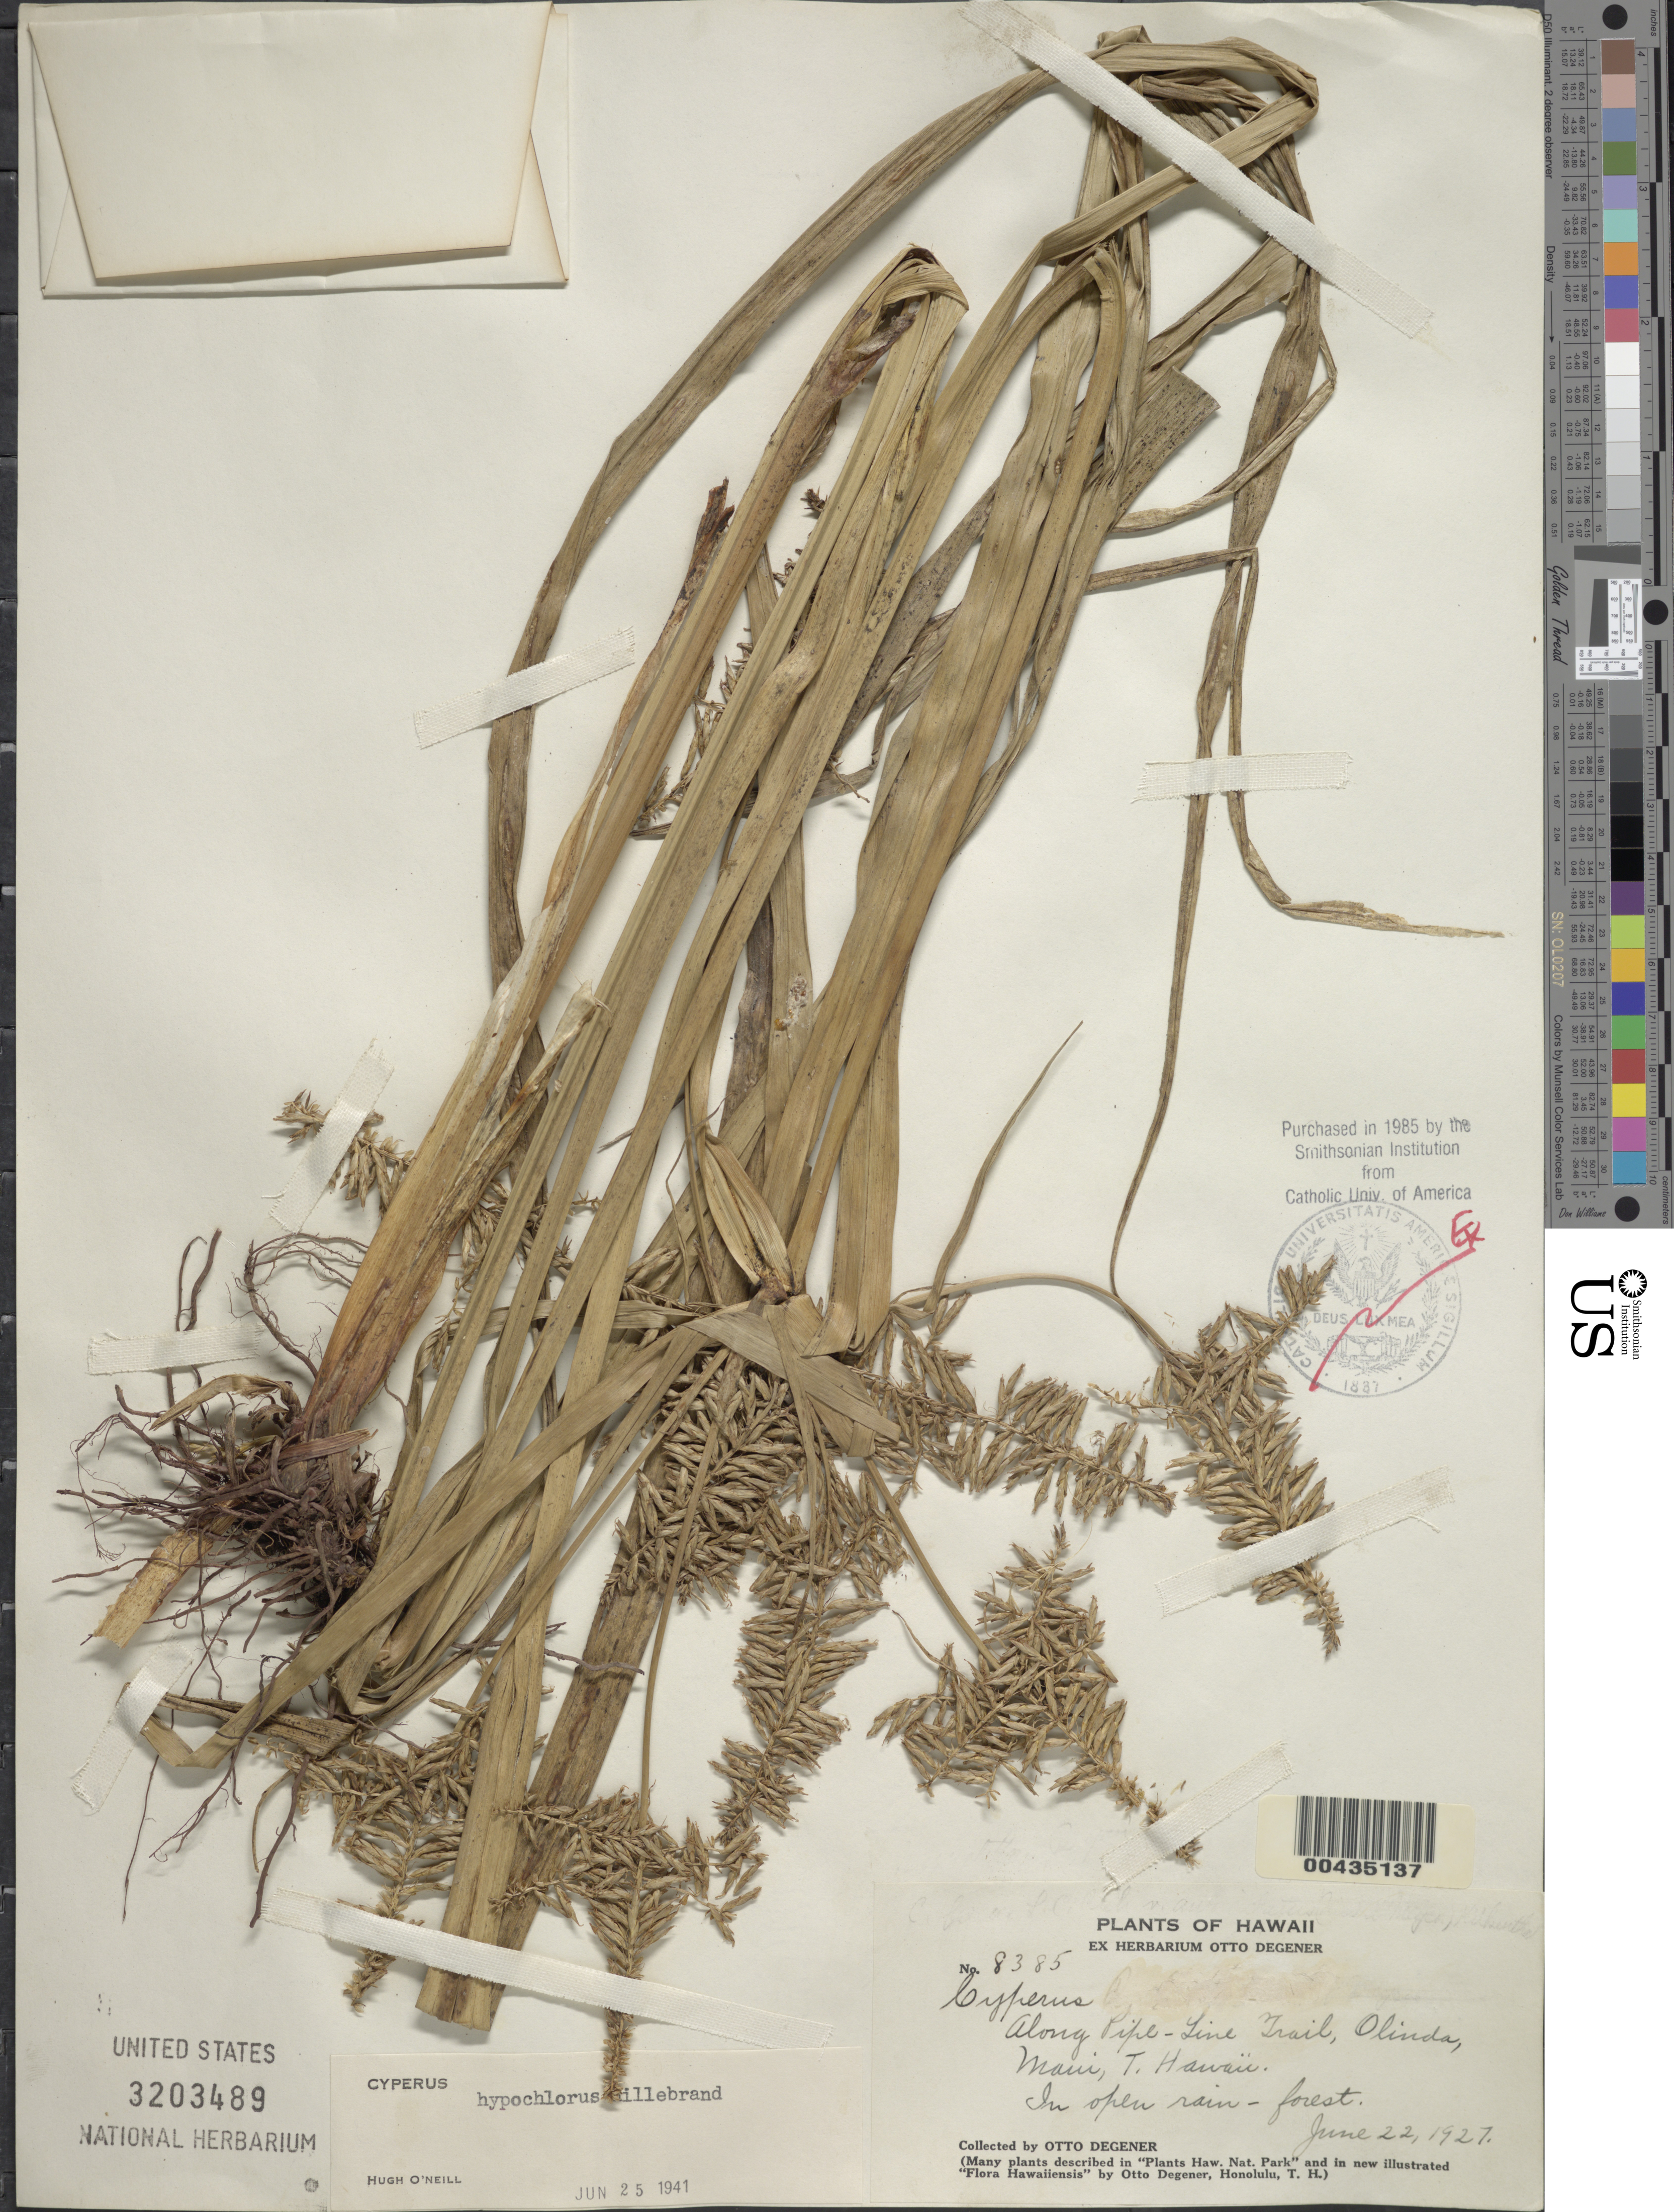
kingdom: Plantae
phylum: Tracheophyta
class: Liliopsida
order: Poales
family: Cyperaceae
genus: Cyperus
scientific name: Cyperus hypochlorus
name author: Hillebr.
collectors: O. Degener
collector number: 8385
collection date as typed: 22 Jun 1927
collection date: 1927-06-22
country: United States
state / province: Hawaii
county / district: Maui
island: Maui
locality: Along Pipe-Line Trail, Olinda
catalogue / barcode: US 3203489